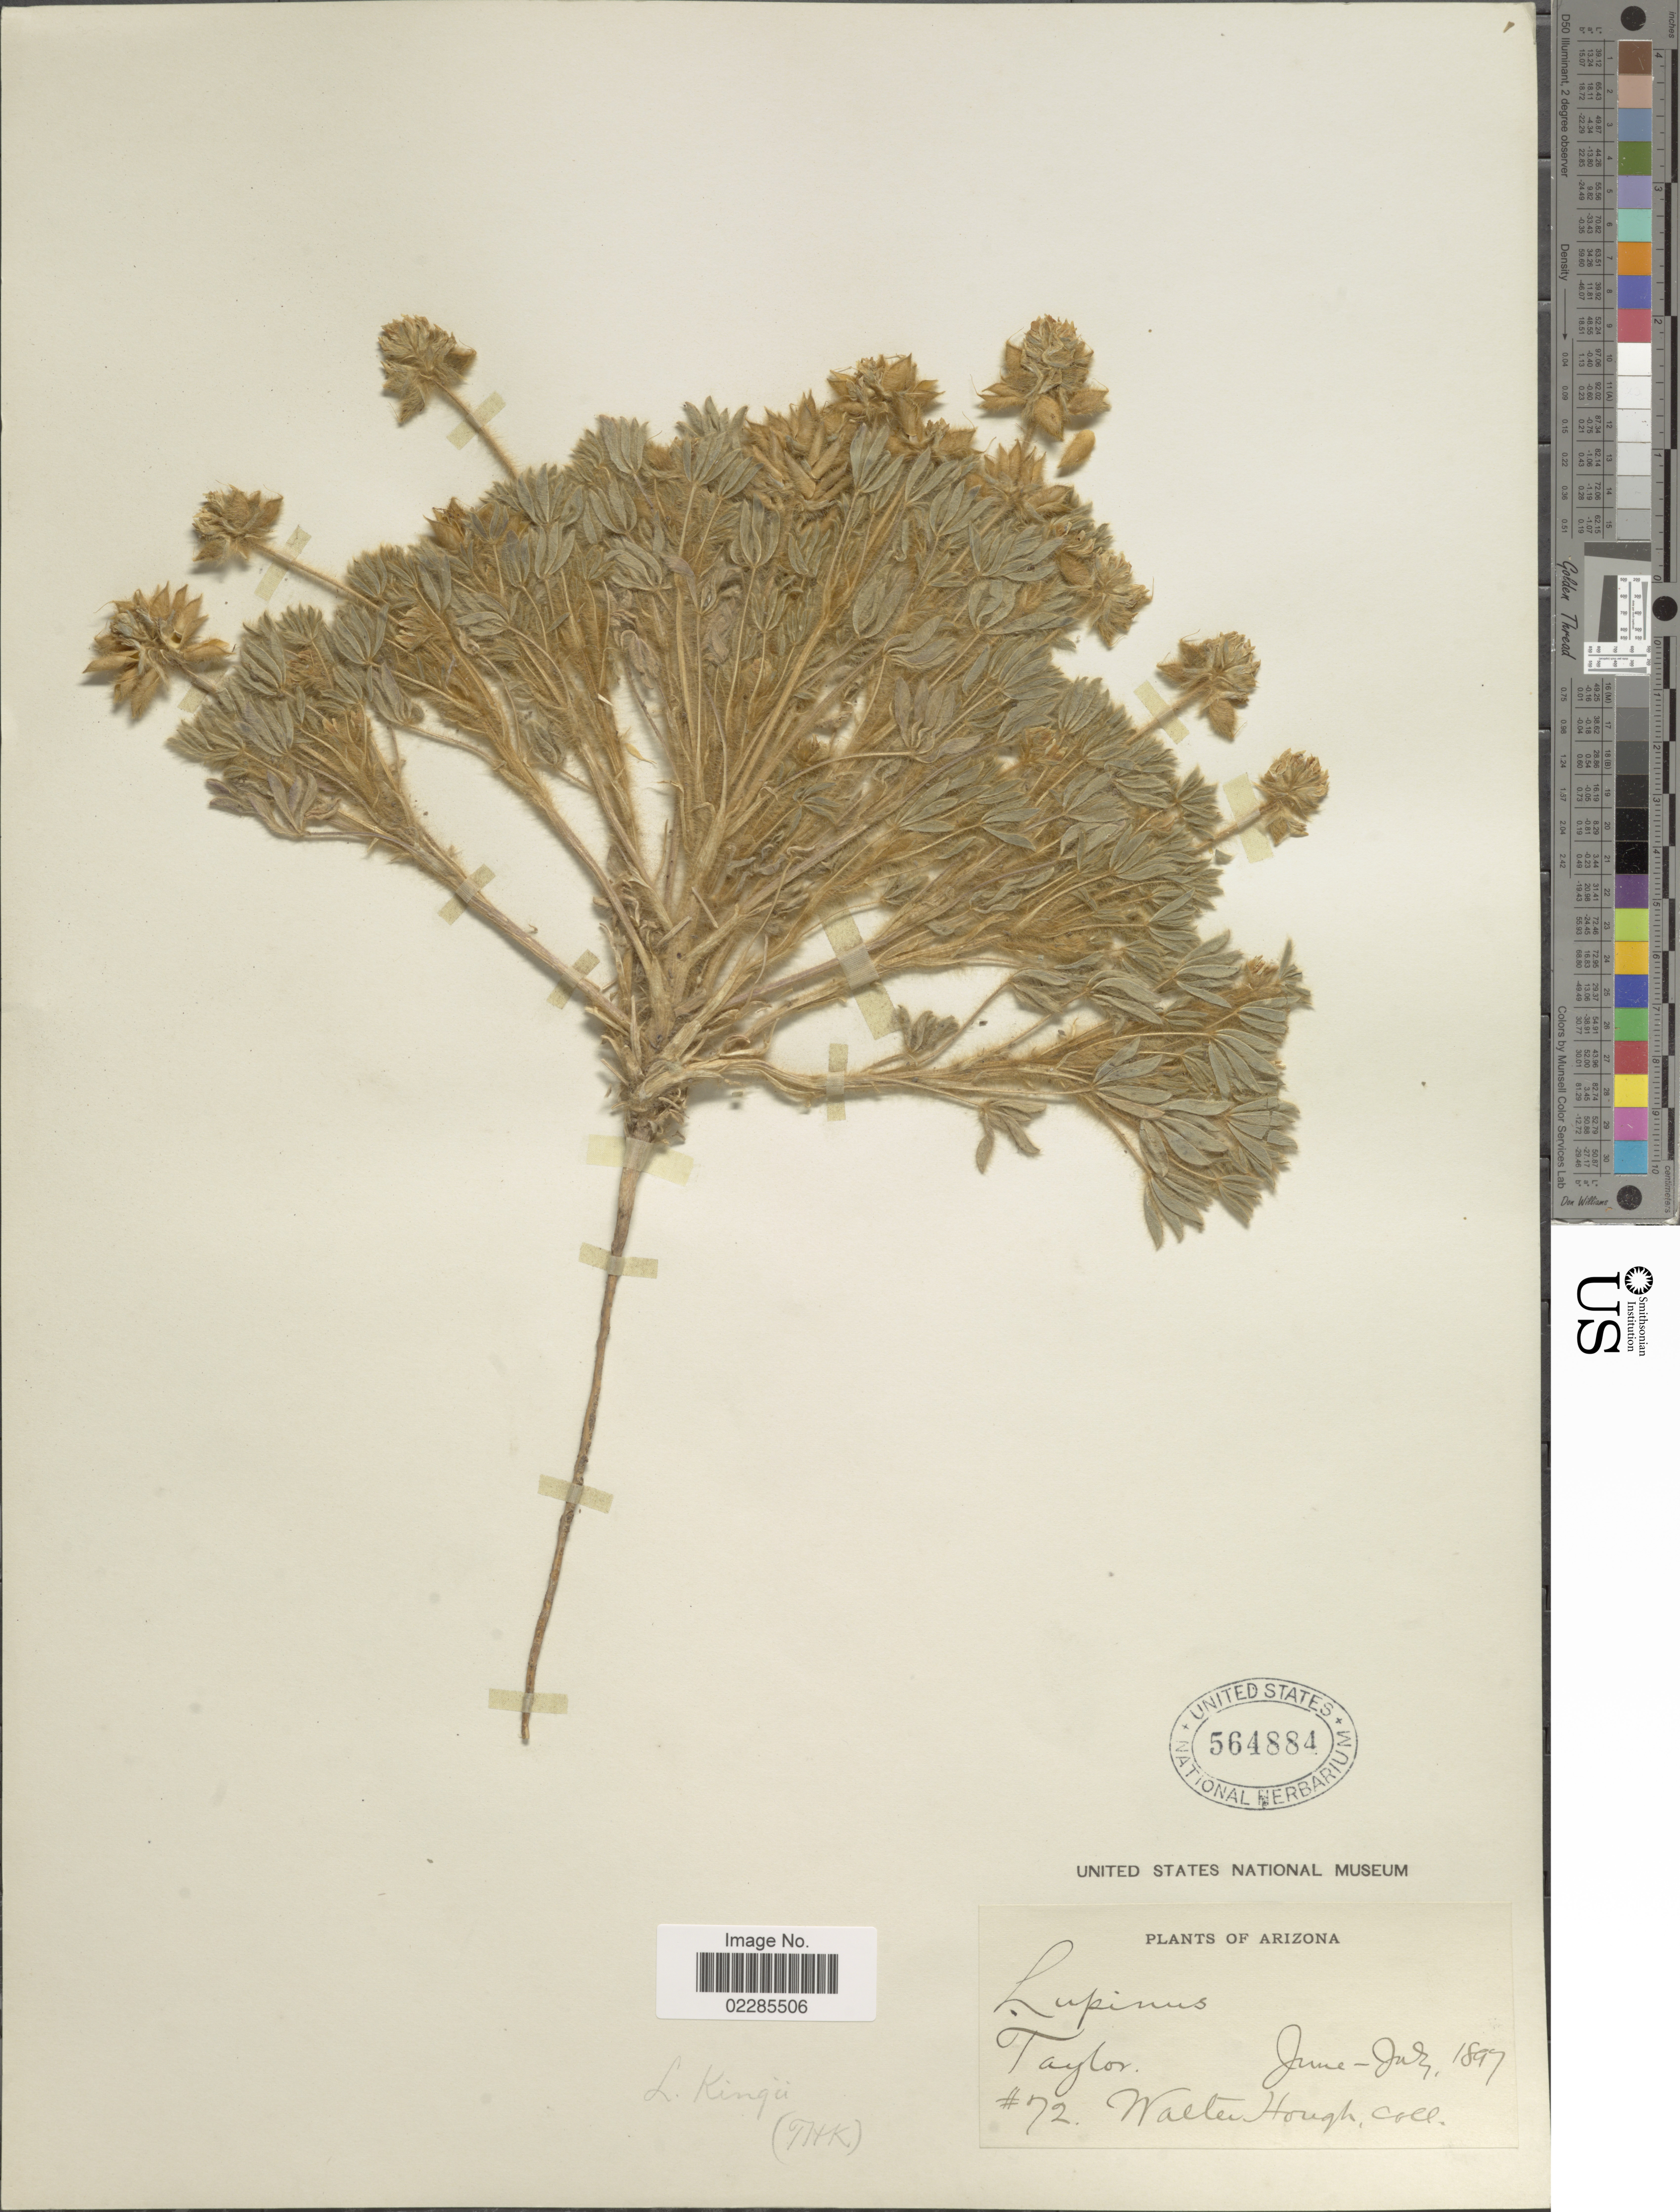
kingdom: Plantae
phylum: Tracheophyta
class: Magnoliopsida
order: Fabales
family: Fabaceae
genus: Lupinus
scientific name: Lupinus kingii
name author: S. Watson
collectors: W. Hough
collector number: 72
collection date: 1897-06/1897-07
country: United States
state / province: Arizona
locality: Taylor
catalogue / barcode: US 564884